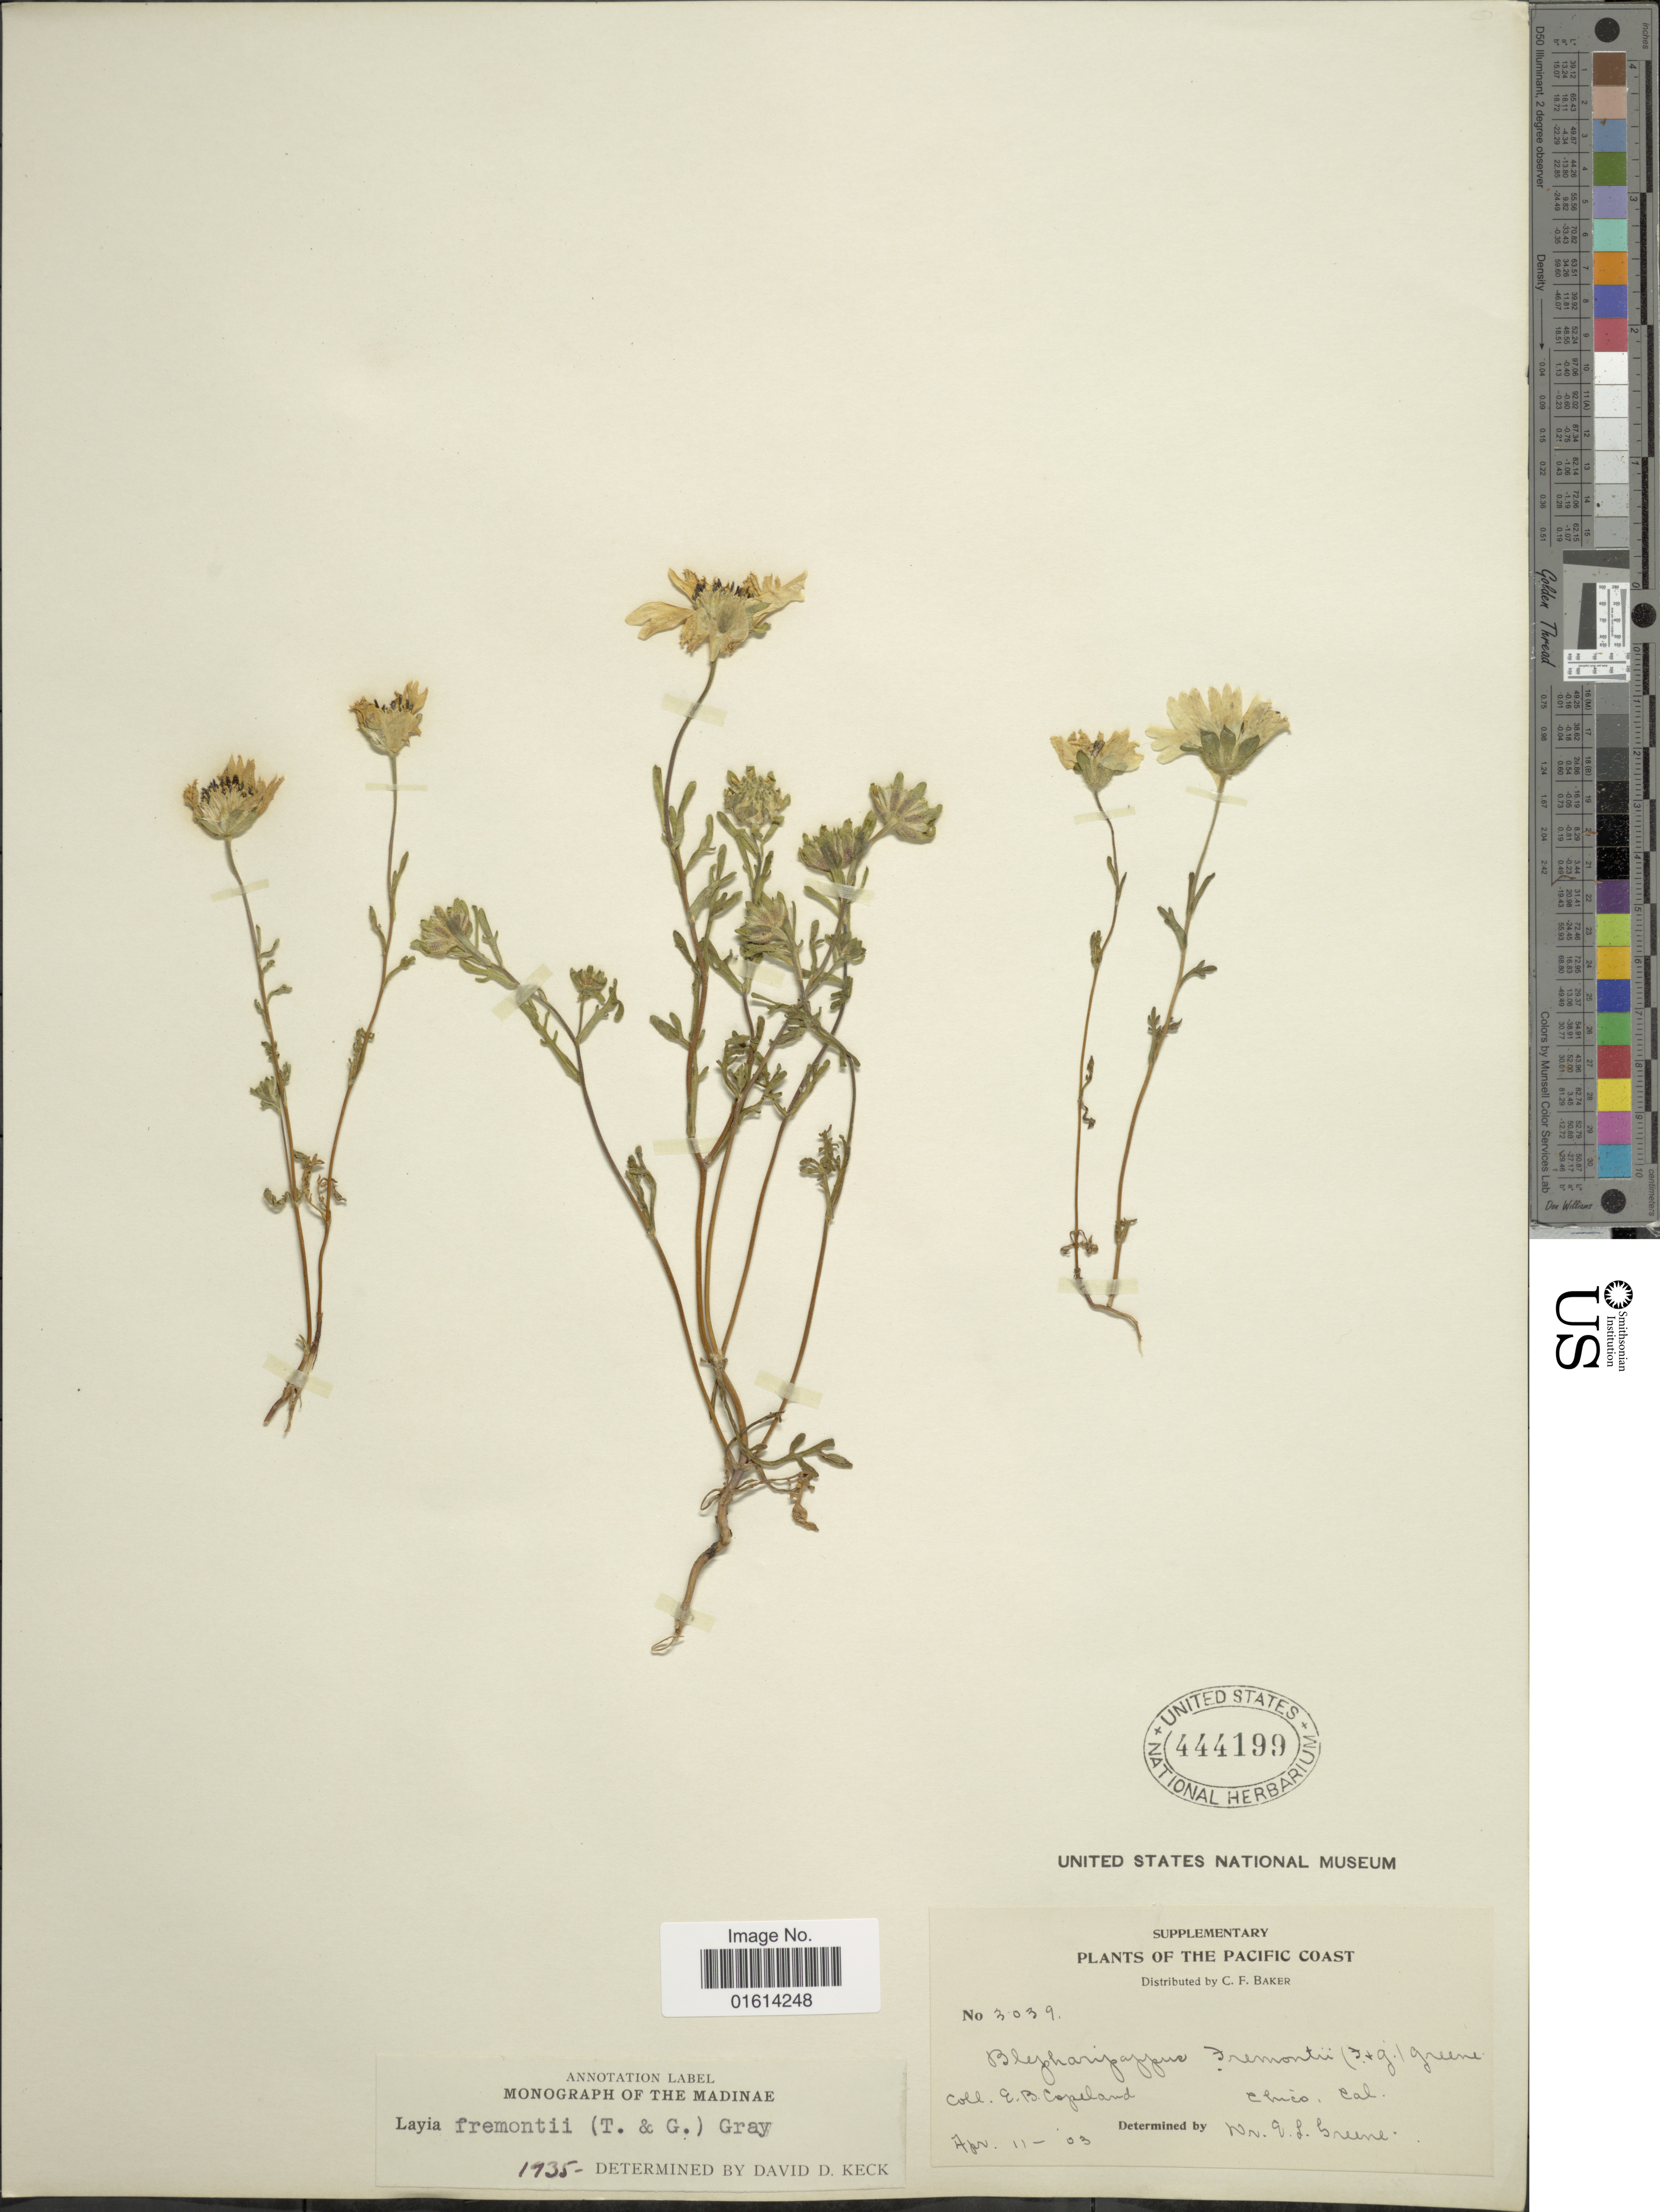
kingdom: Plantae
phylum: Tracheophyta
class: Magnoliopsida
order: Asterales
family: Asteraceae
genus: Layia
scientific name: Layia fremontii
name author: A. Gray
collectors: E. B. Copeland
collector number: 3039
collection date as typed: Transcribed d/m/y: 11/4/3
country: United States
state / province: California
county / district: Butte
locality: Pacific Coast, Chico, Cal.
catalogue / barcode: US 444199